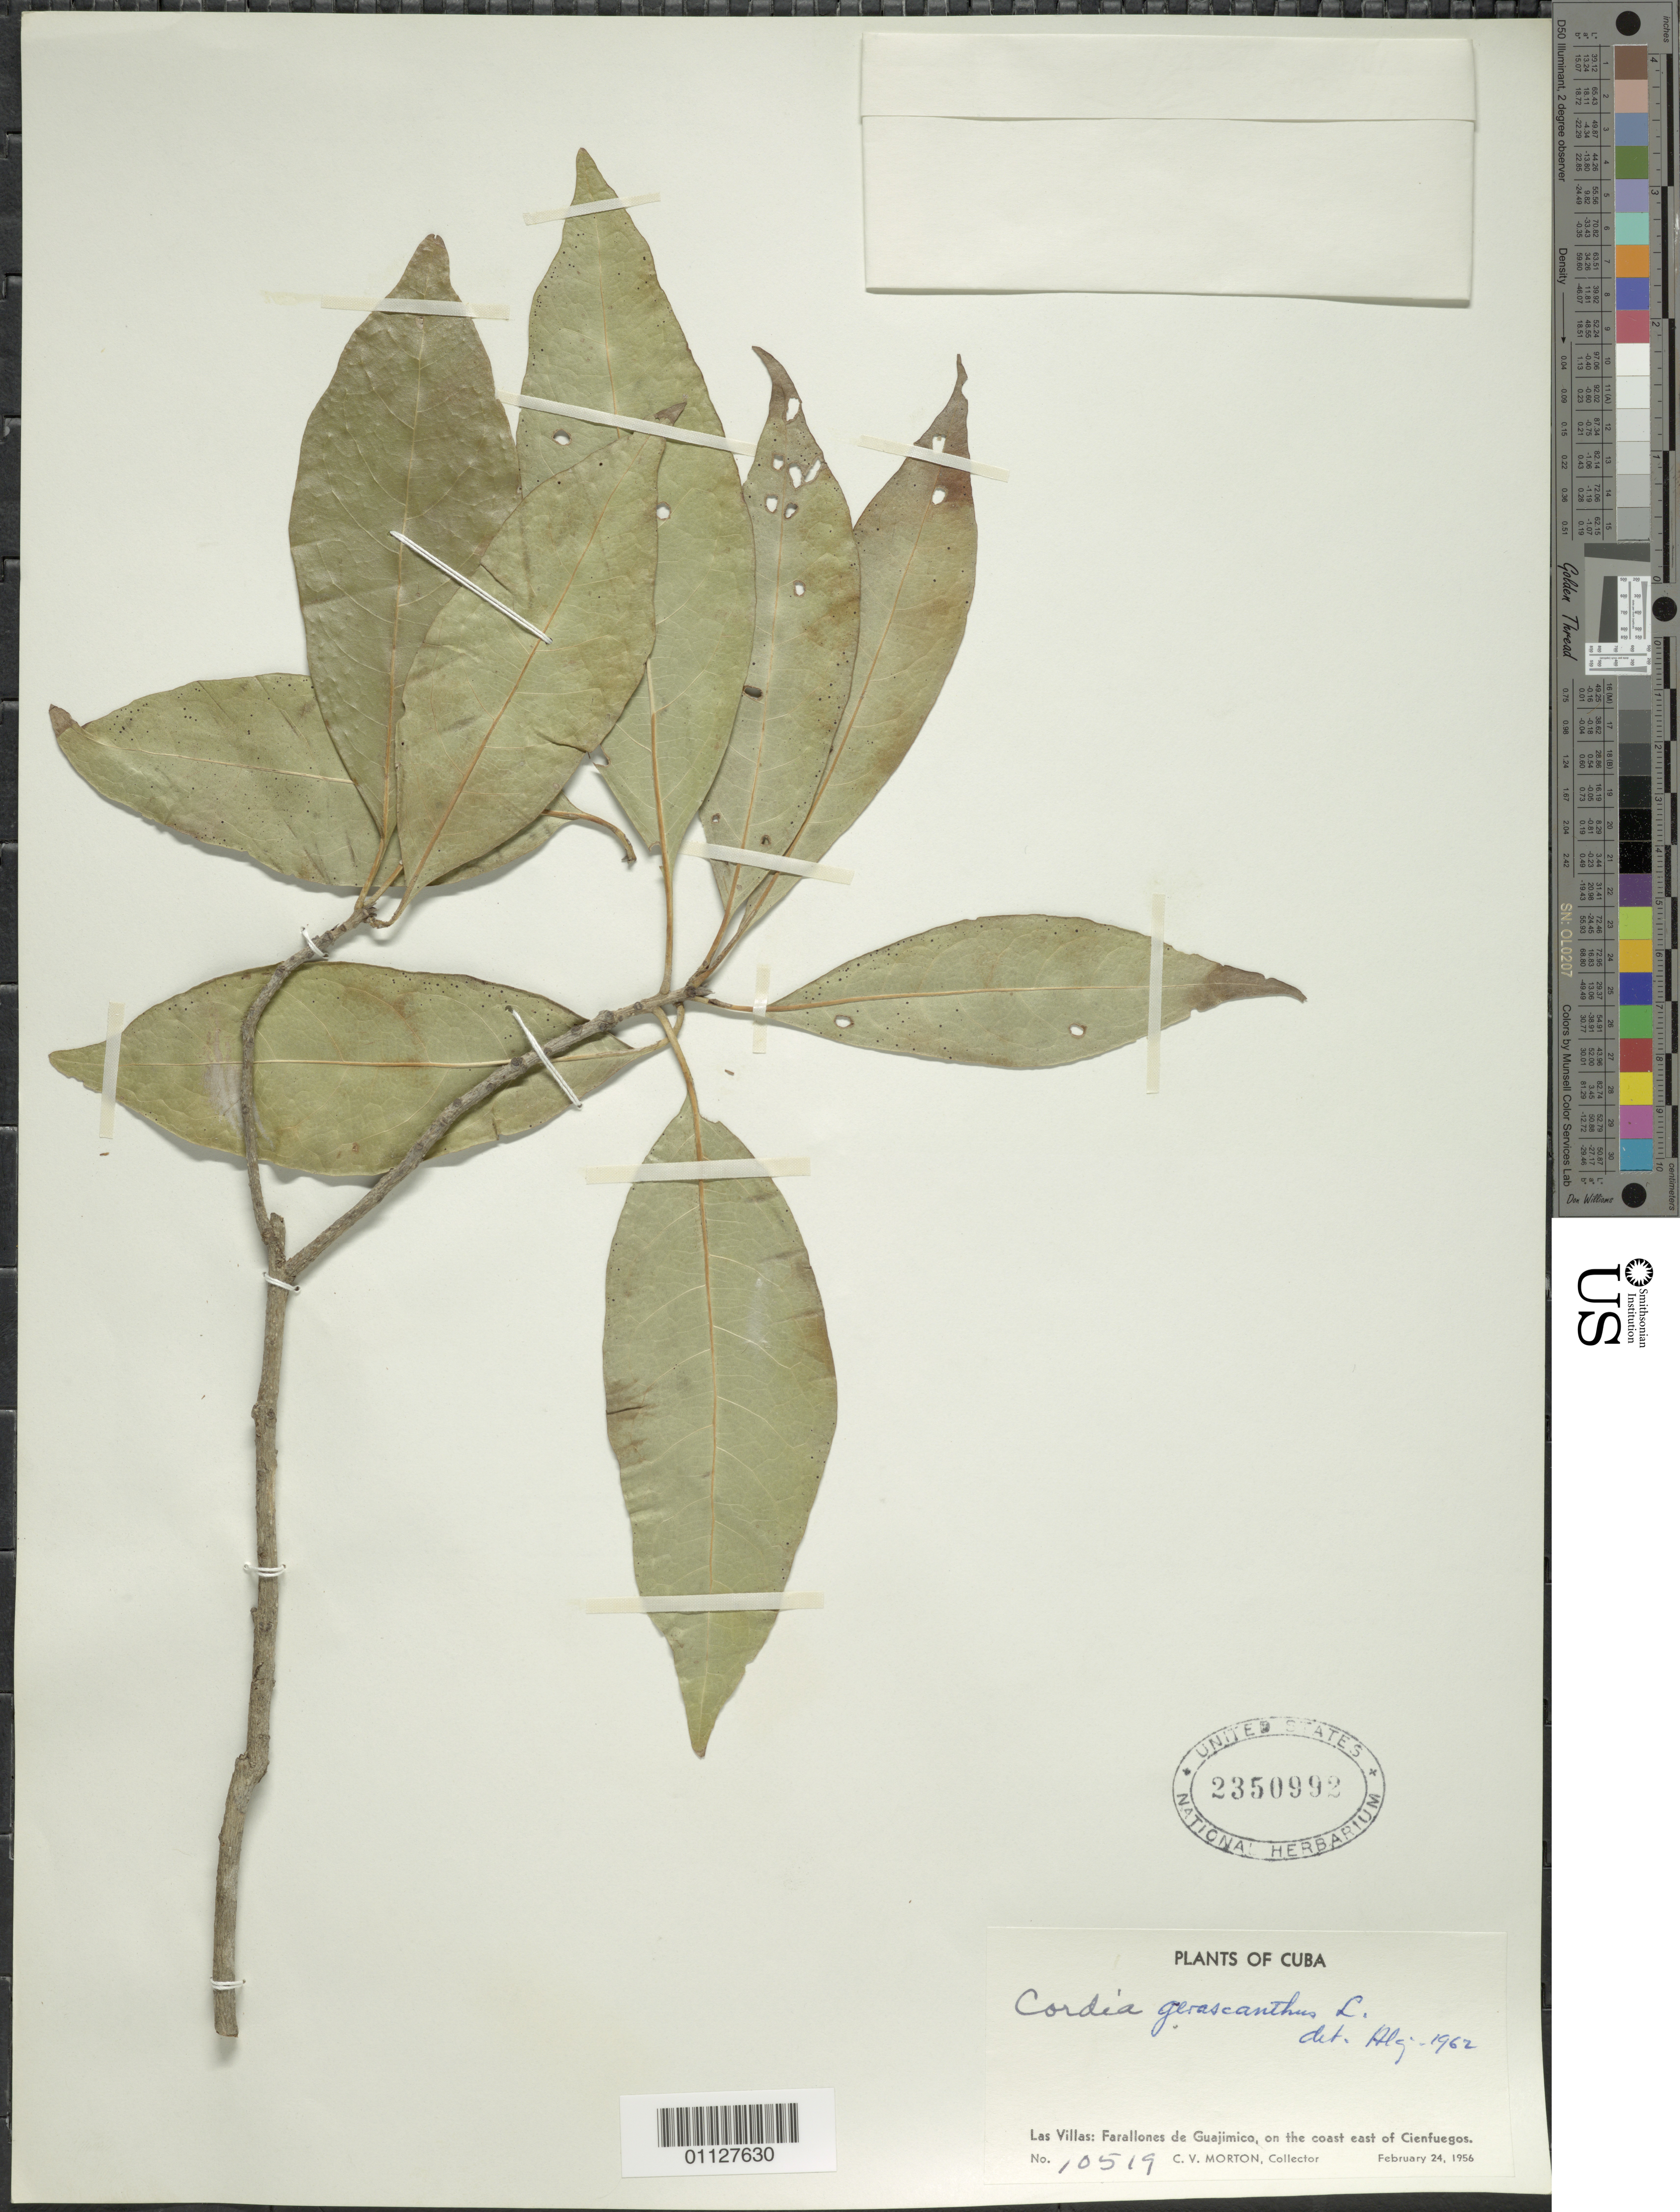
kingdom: Plantae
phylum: Tracheophyta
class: Magnoliopsida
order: Boraginales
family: Cordiaceae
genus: Cordia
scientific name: Cordia gerascanthus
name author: L.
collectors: C. V. Morton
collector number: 10519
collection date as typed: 24 Feb 1956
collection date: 1956-02-24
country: Cuba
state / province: Cienfuegos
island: Cuba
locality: Farallones de Guajimico, on the coast E of Cienfuegos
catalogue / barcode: US 2350992